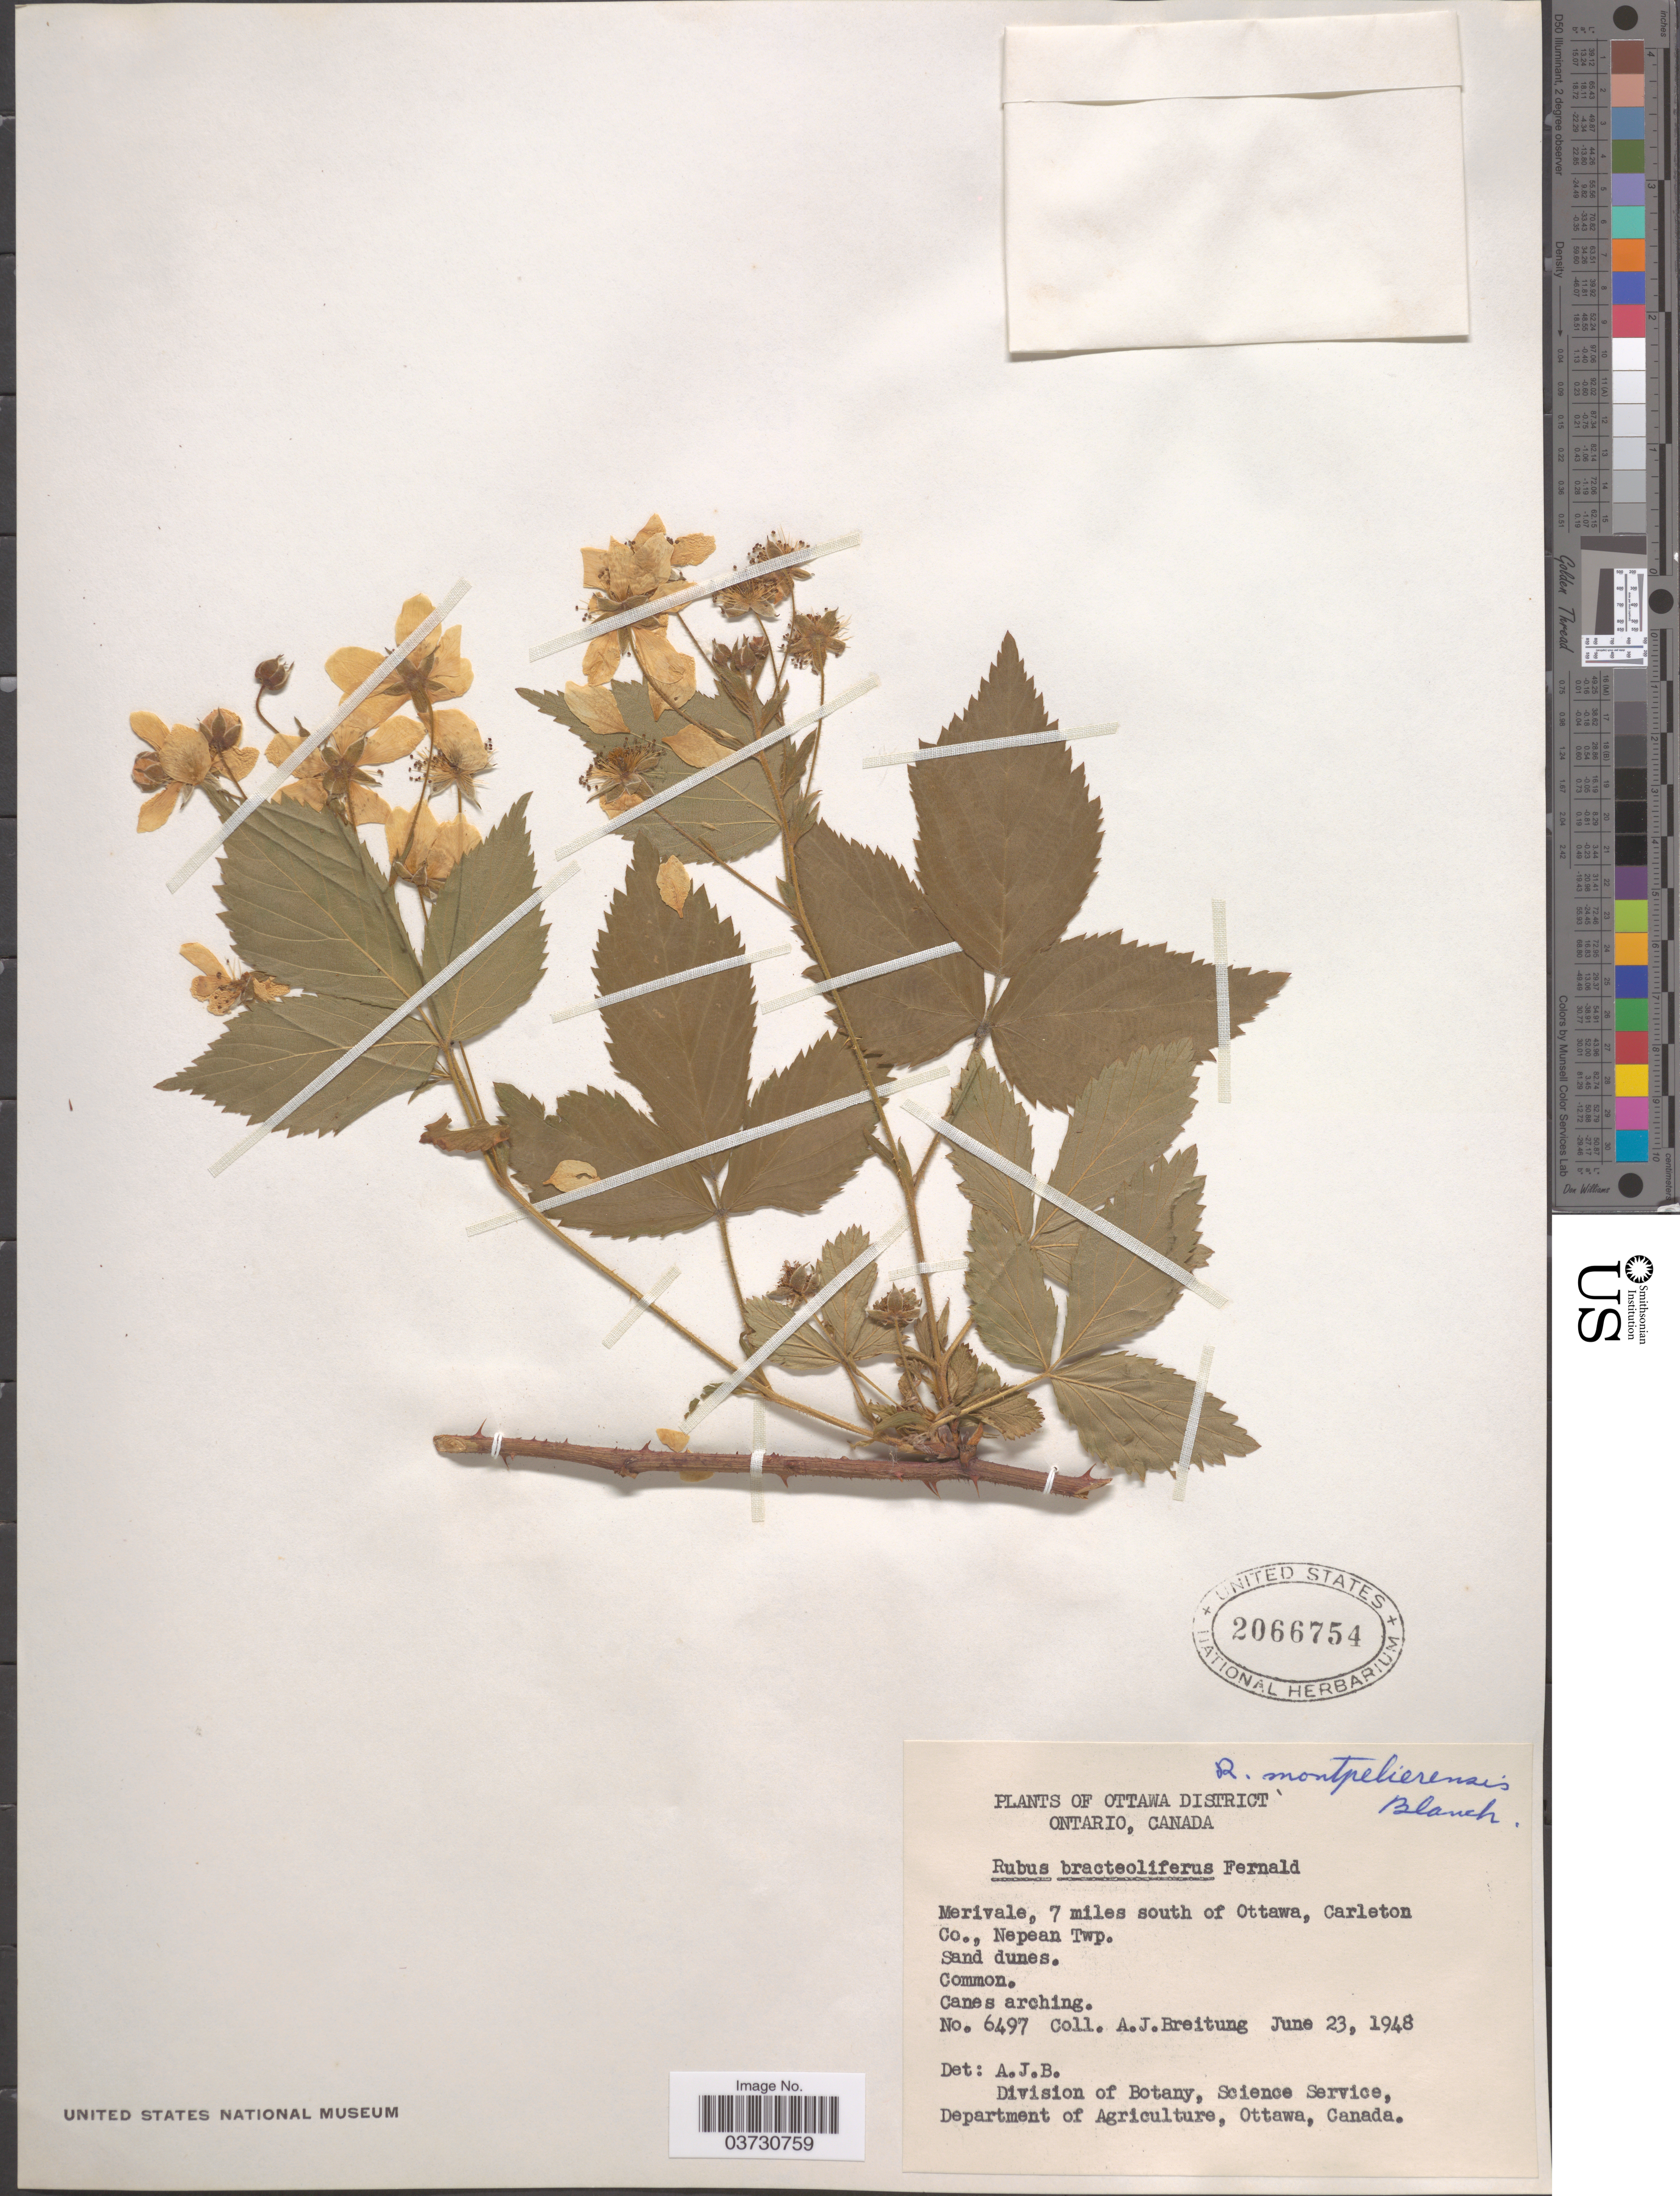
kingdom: Plantae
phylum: Tracheophyta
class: Magnoliopsida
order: Rosales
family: Rosaceae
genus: Rubus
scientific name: Rubus montpelierensis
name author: Blanch. ex L.H. Bailey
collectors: A. Breitung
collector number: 6497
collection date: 1948-06-23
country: Canada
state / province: Ontario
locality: Ottawa District. Merivale, 7 miles south of Ottawa, Carleton Co., Nepean Twp.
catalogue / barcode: US 2066754